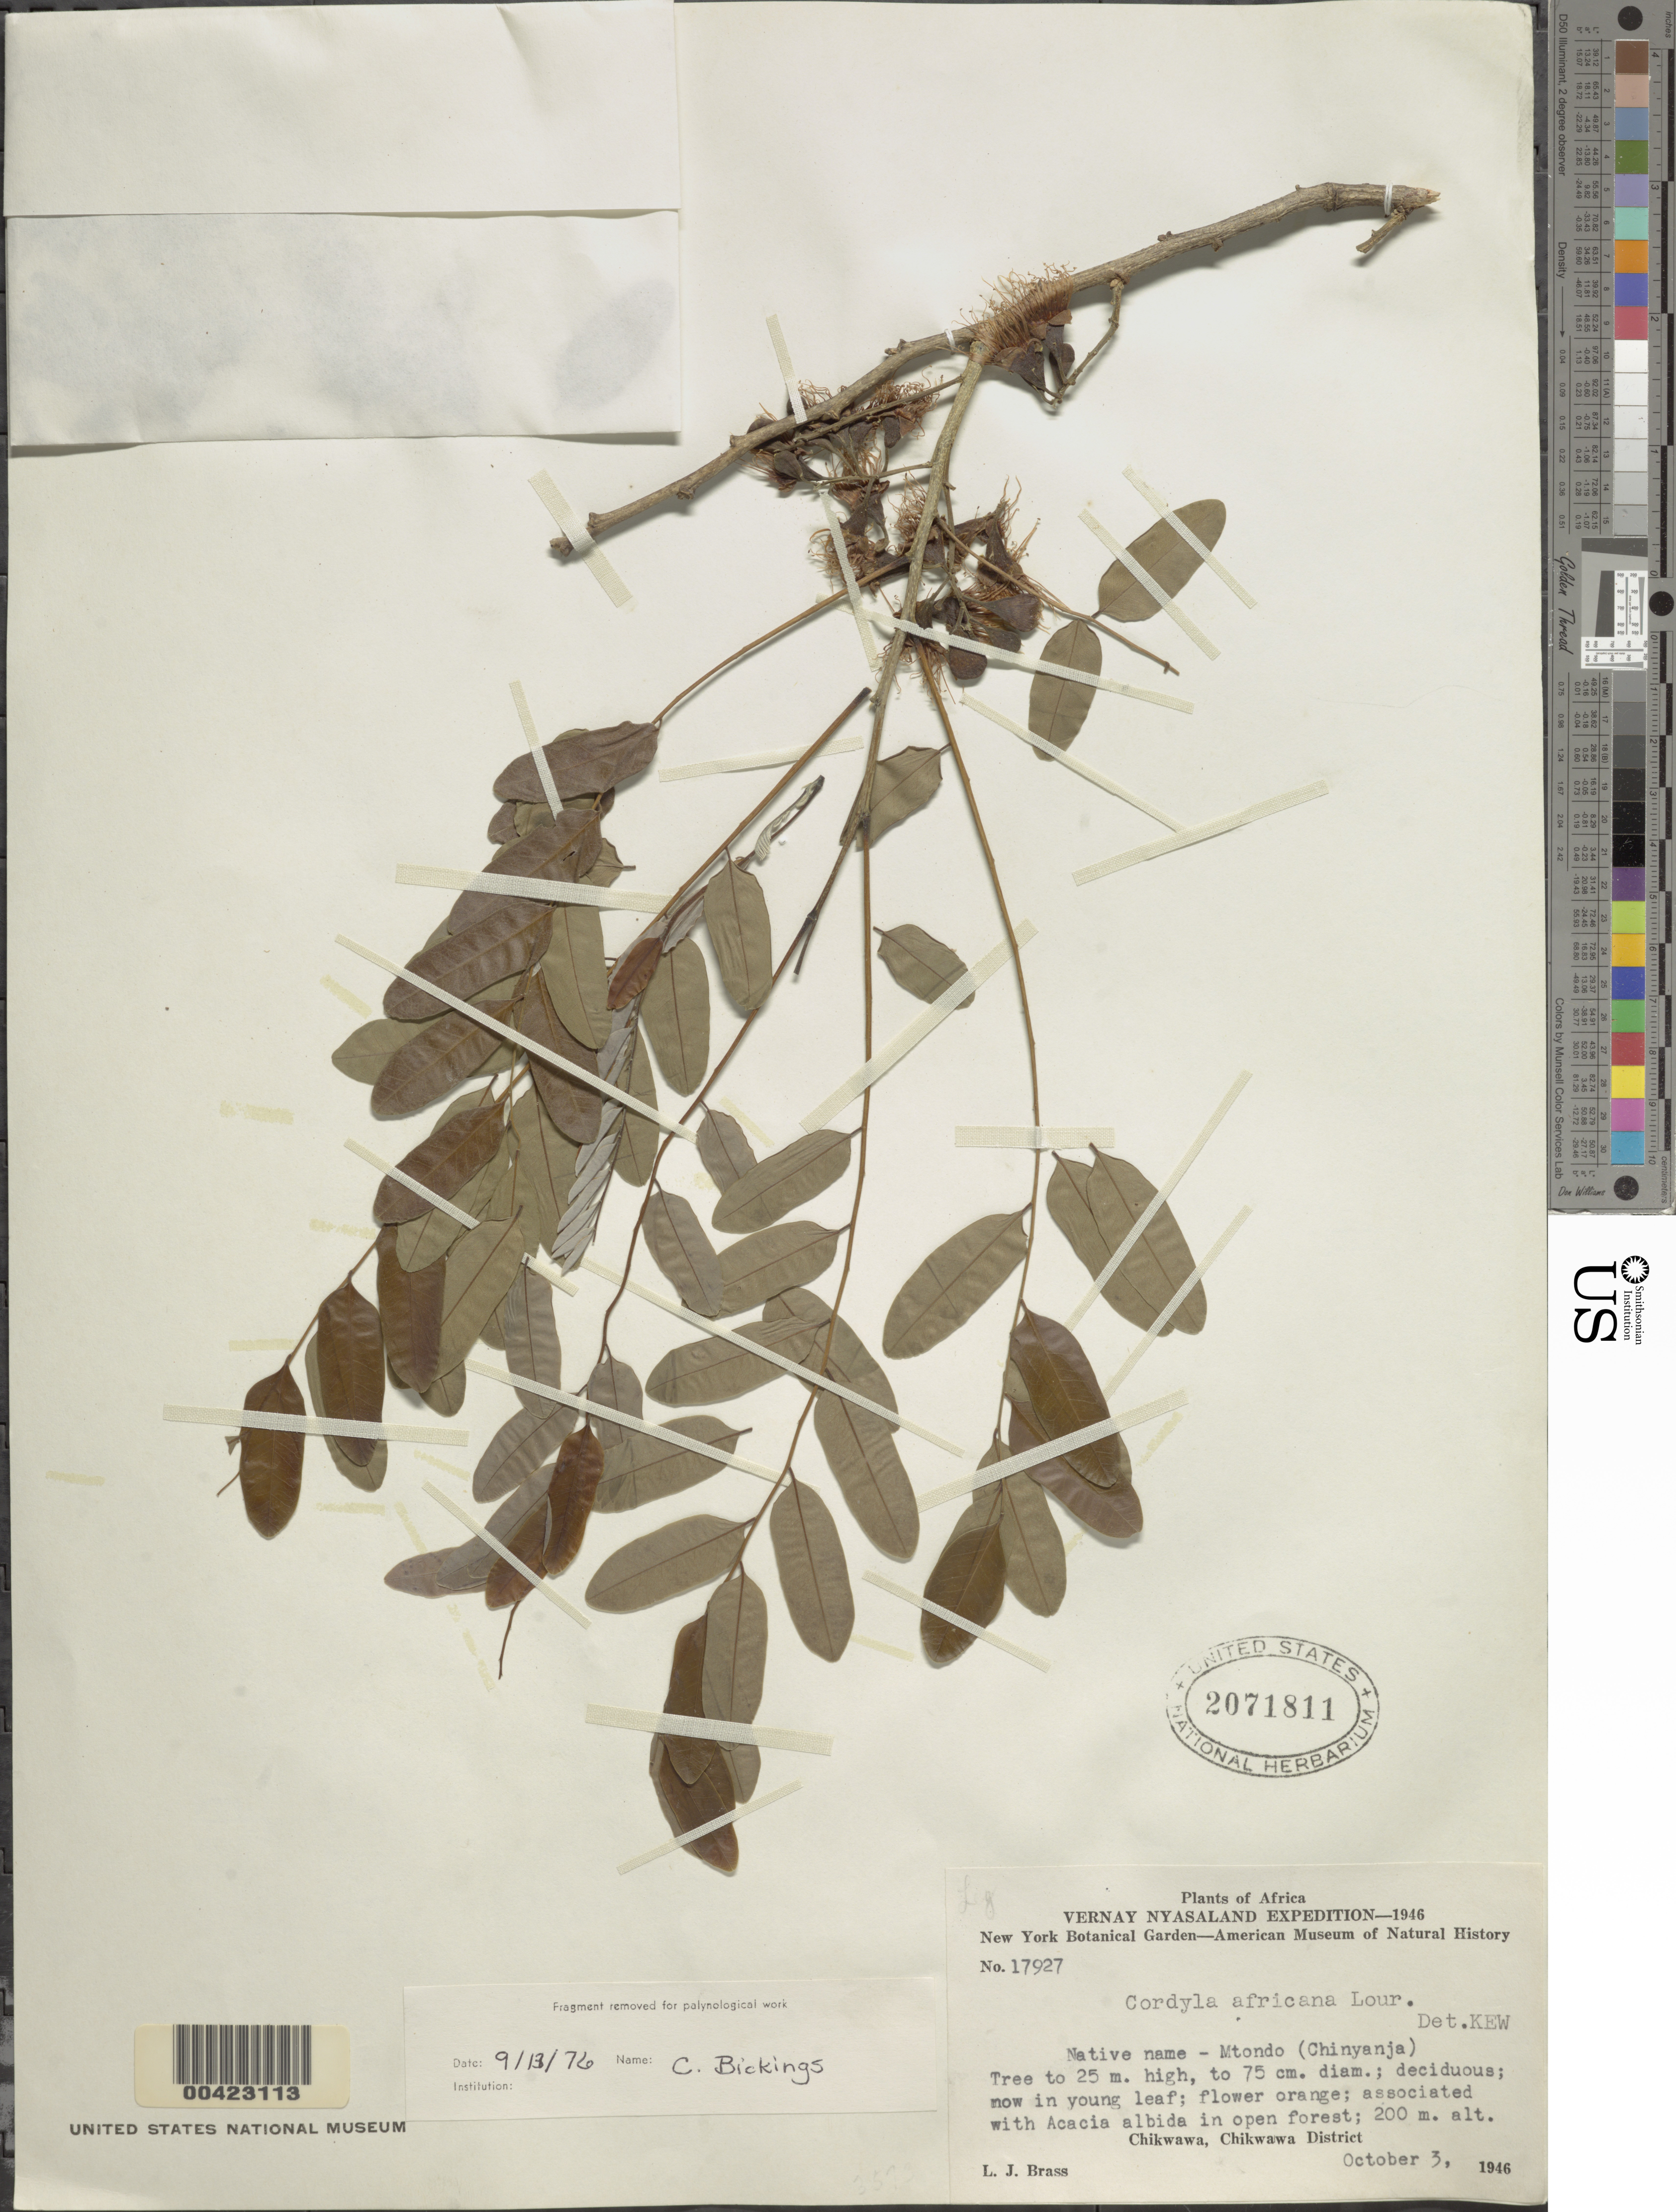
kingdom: Plantae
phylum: Tracheophyta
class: Magnoliopsida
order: Fabales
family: Fabaceae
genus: Cordyla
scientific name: Cordyla africana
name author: Lour.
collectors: L. J. Brass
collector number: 17927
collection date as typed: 03 Oct 1946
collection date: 1946-10-03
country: Malawi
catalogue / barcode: US 2071811